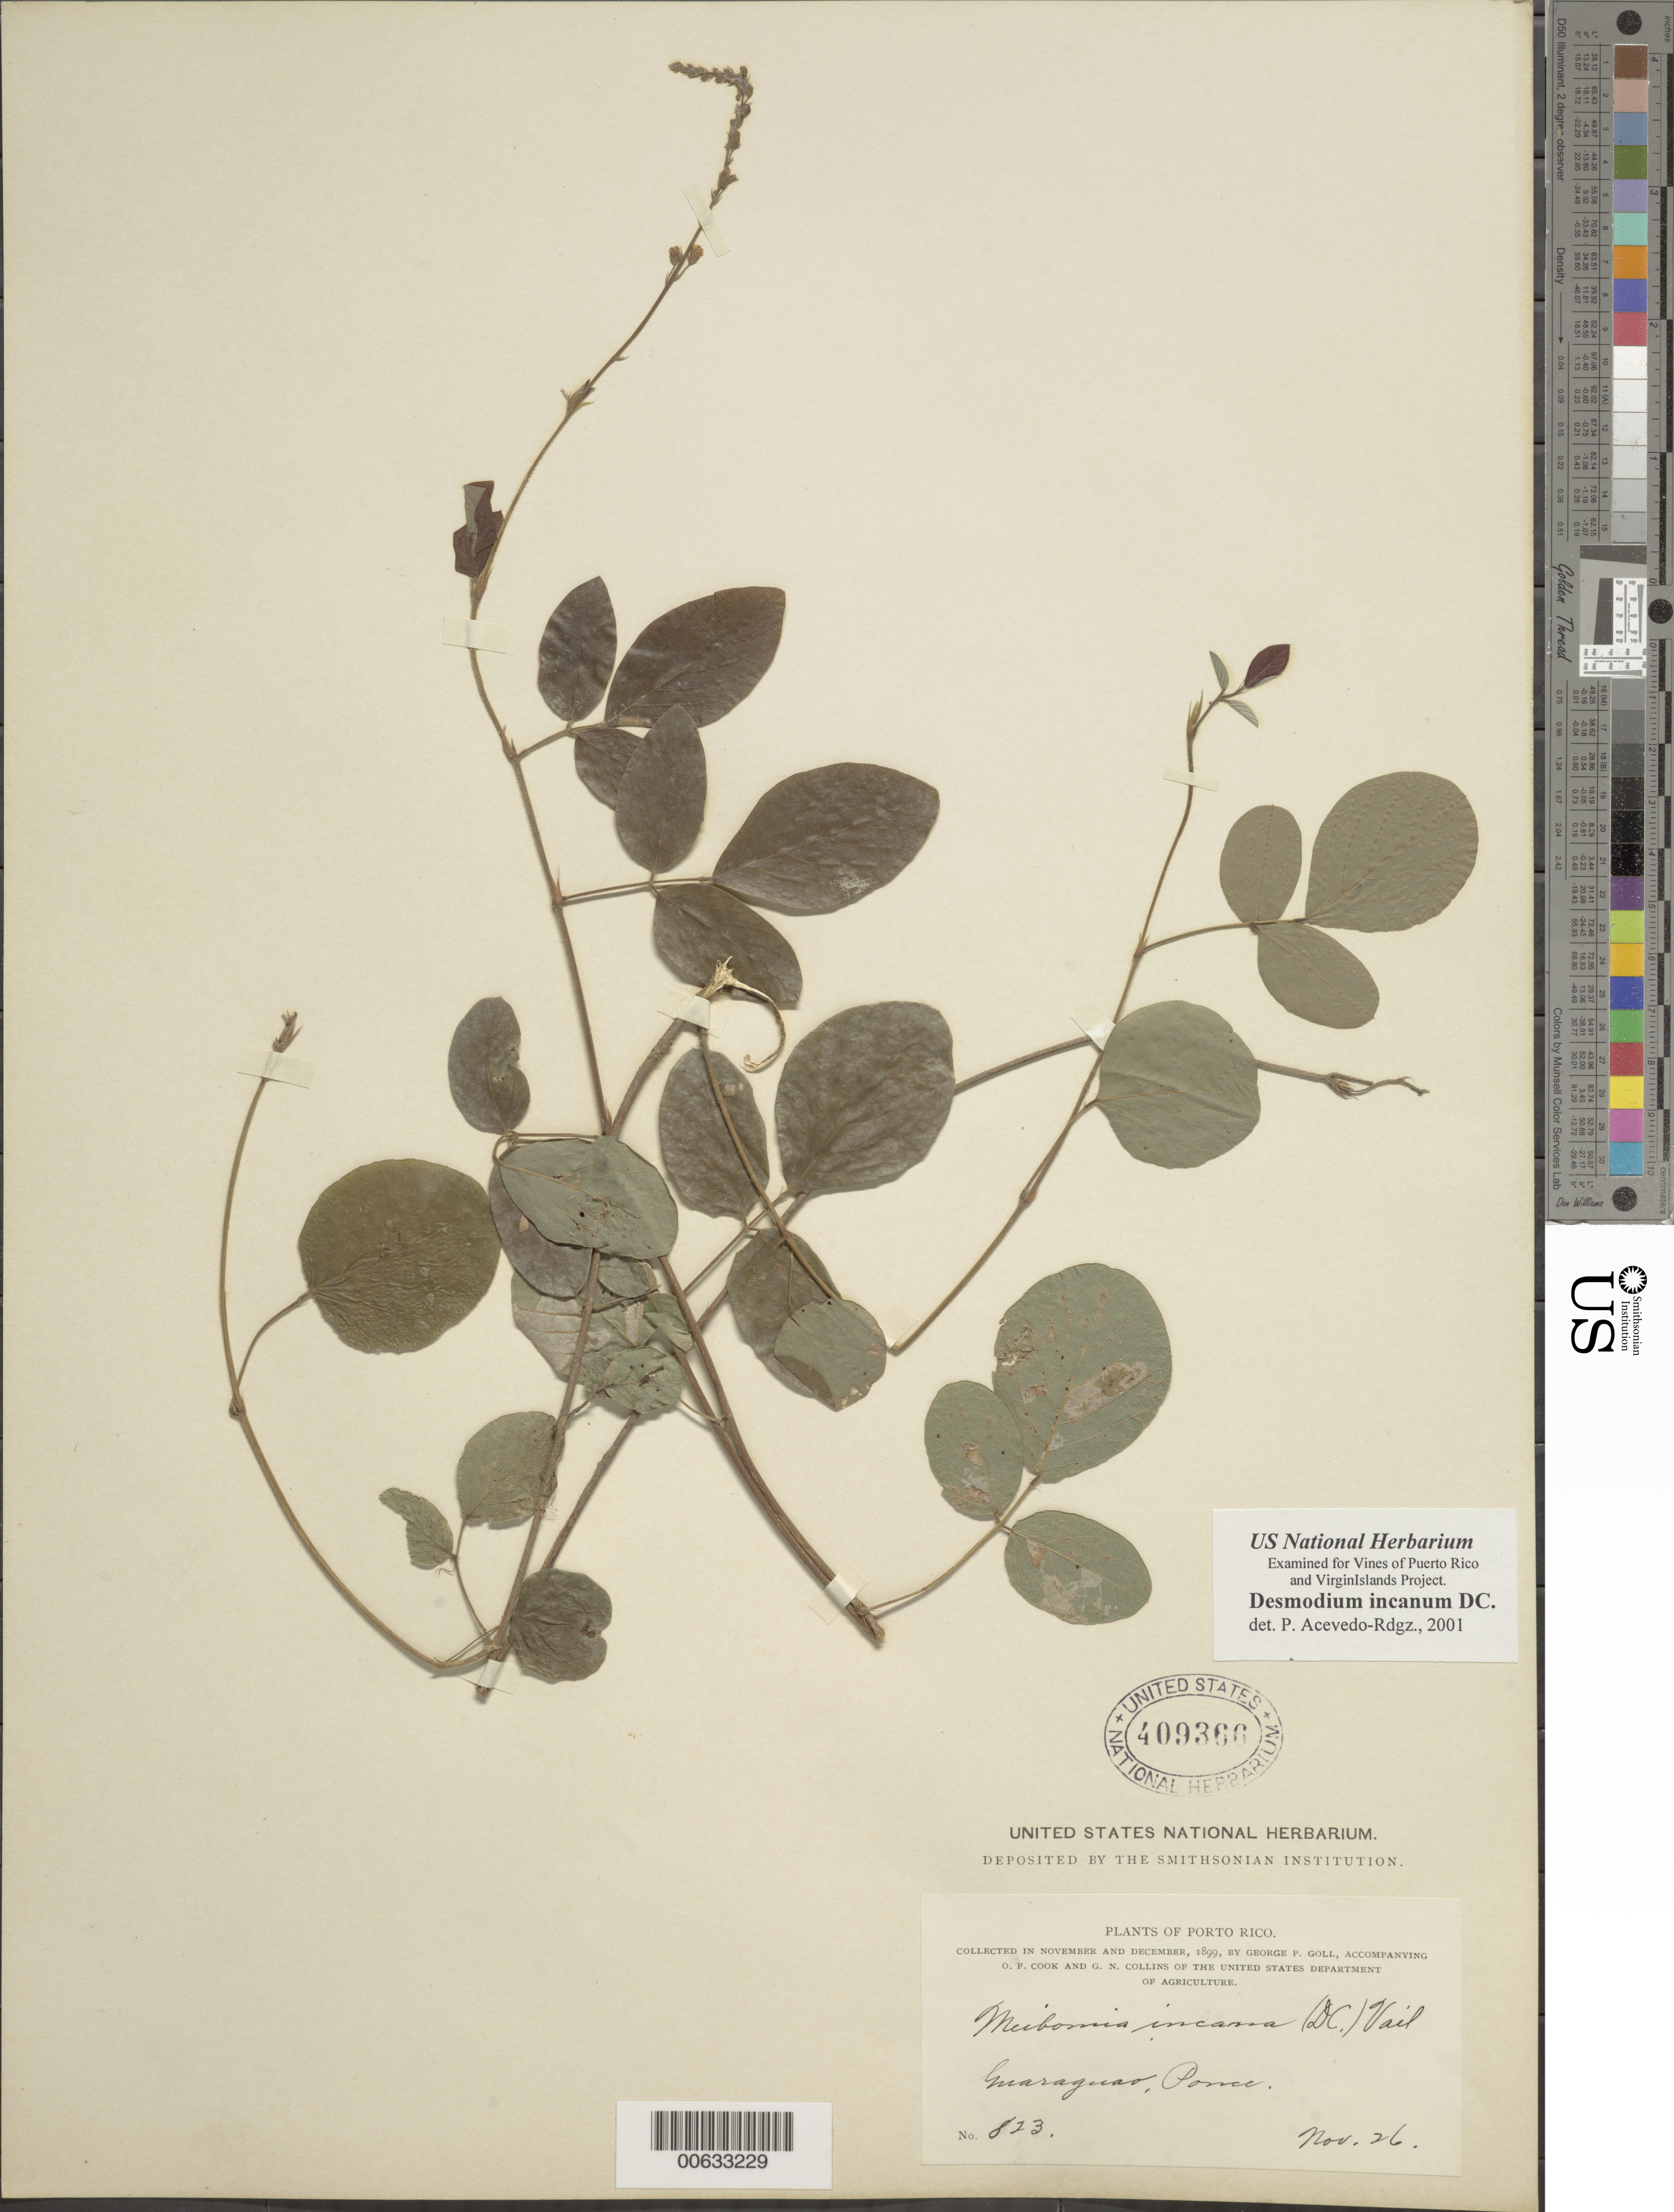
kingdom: Plantae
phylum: Tracheophyta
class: Magnoliopsida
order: Fabales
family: Fabaceae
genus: Desmodium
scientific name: Desmodium incanum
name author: (Sw.) DC.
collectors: G. P. Goll, O. F. Cook & G. Collins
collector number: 823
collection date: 1899-11-26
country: Puerto Rico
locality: Porto Rico, Guaraguao, Ponce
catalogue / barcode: US 409366